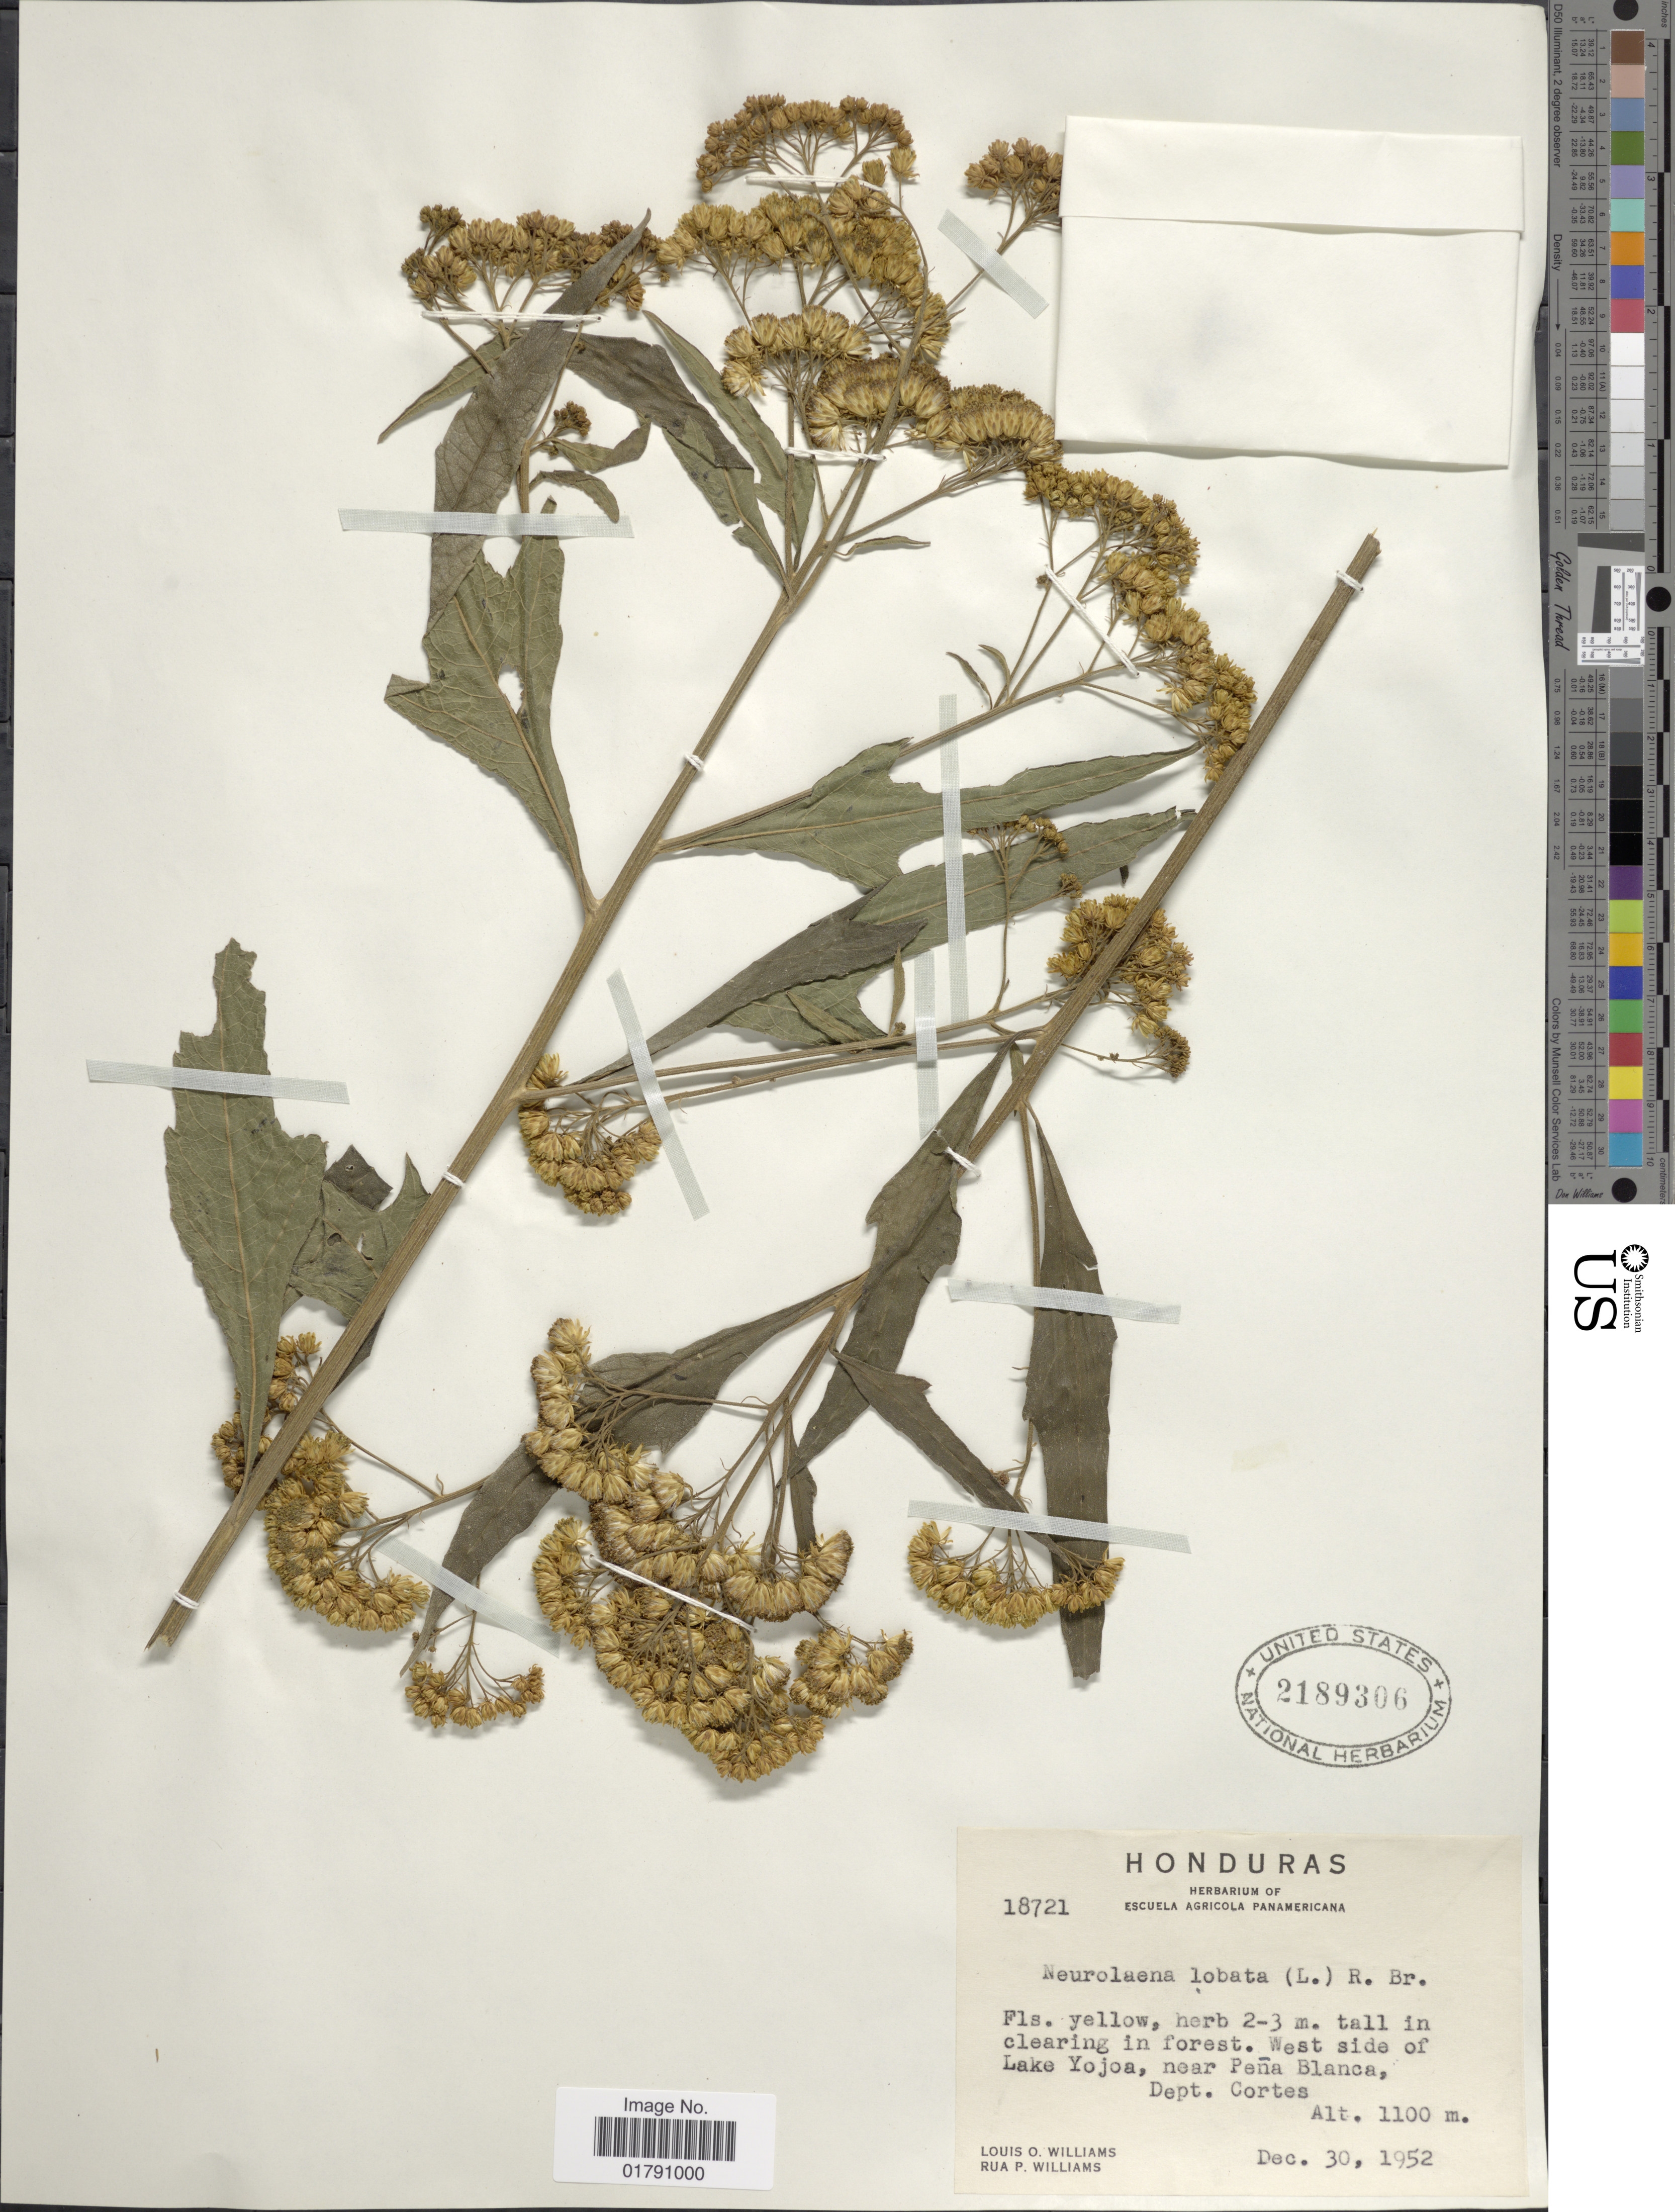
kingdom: Plantae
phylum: Tracheophyta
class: Magnoliopsida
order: Asterales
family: Asteraceae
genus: Neurolaena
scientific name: Neurolaena lobata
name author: (L.) R. Br. ex Cass.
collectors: L. O. Williams & R. P. Williams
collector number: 18721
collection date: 1952-12-30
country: Honduras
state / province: Cortés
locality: West side of Lake Yojoa, near Pena Blanca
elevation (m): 1100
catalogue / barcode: US 2189306